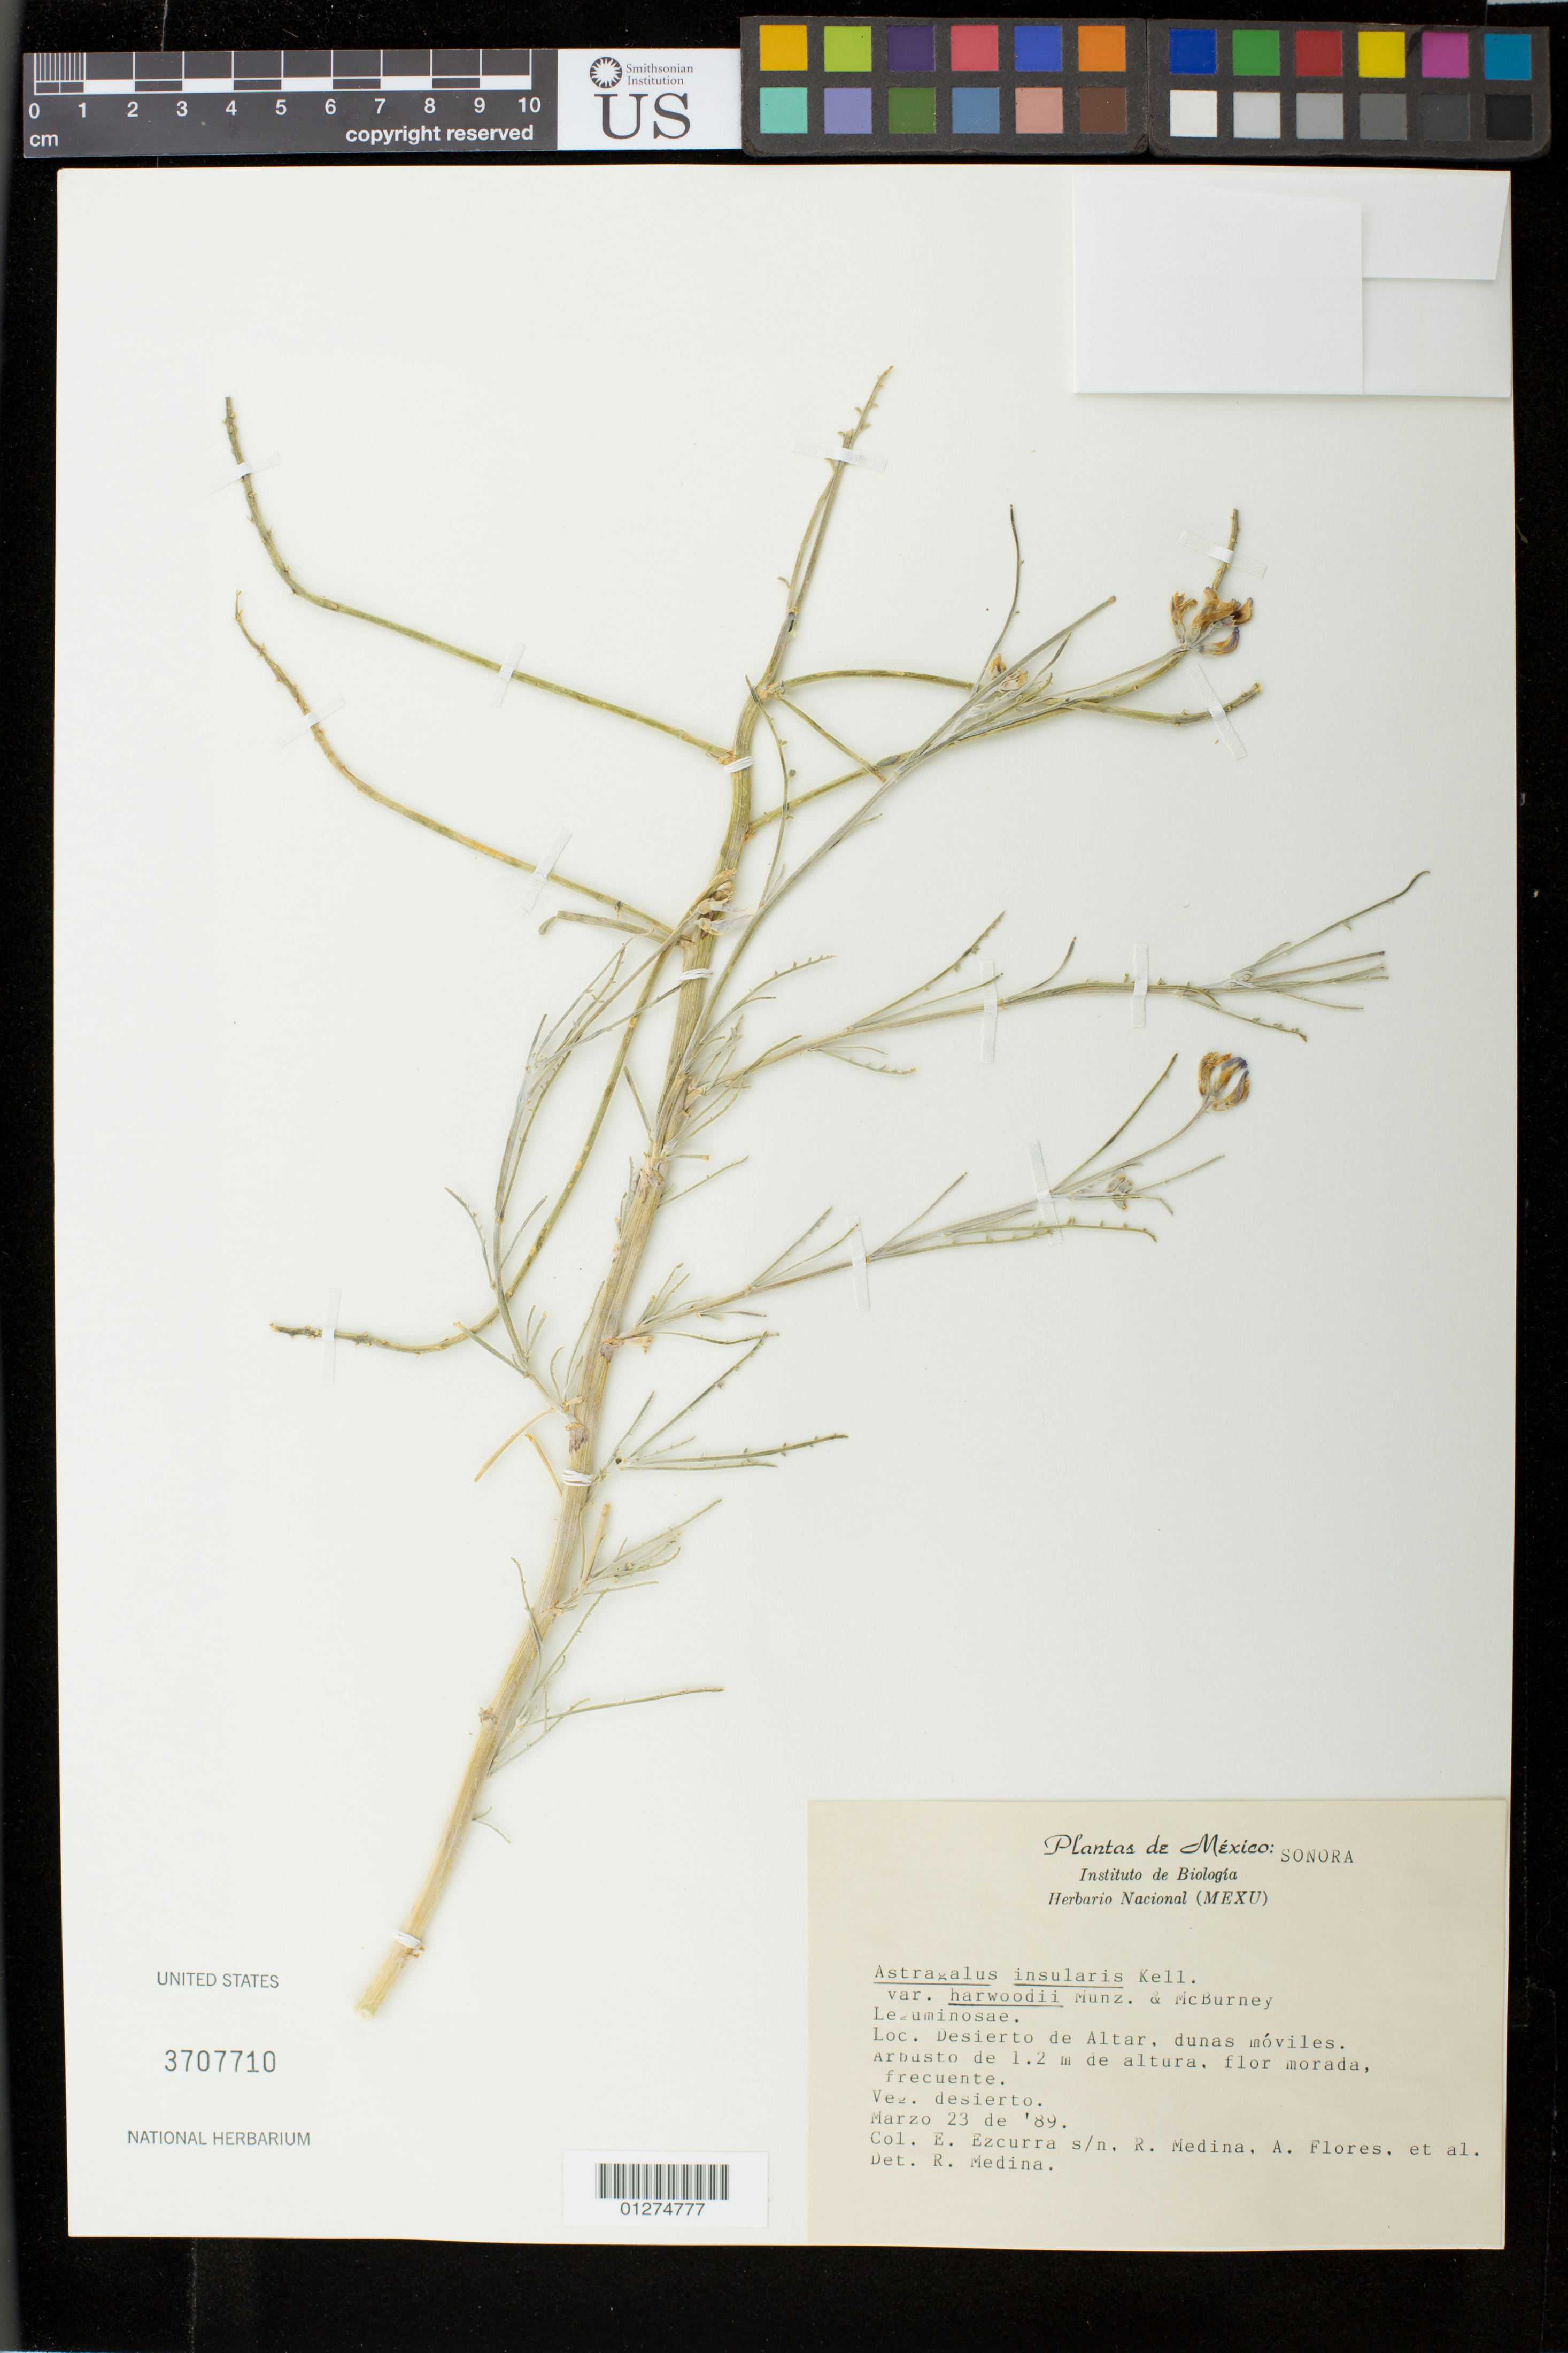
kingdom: Plantae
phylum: Tracheophyta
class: Magnoliopsida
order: Fabales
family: Fabaceae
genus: Astragalus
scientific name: Astragalus insularis var. harwoodii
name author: Munz & McBurney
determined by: Medina, R.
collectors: E. Ezcurra, R. Medina & A. Flores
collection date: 1989-03-23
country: Mexico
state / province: Sonora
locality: Desierto de Altar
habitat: desierto, dunas móviles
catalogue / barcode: US 3707710